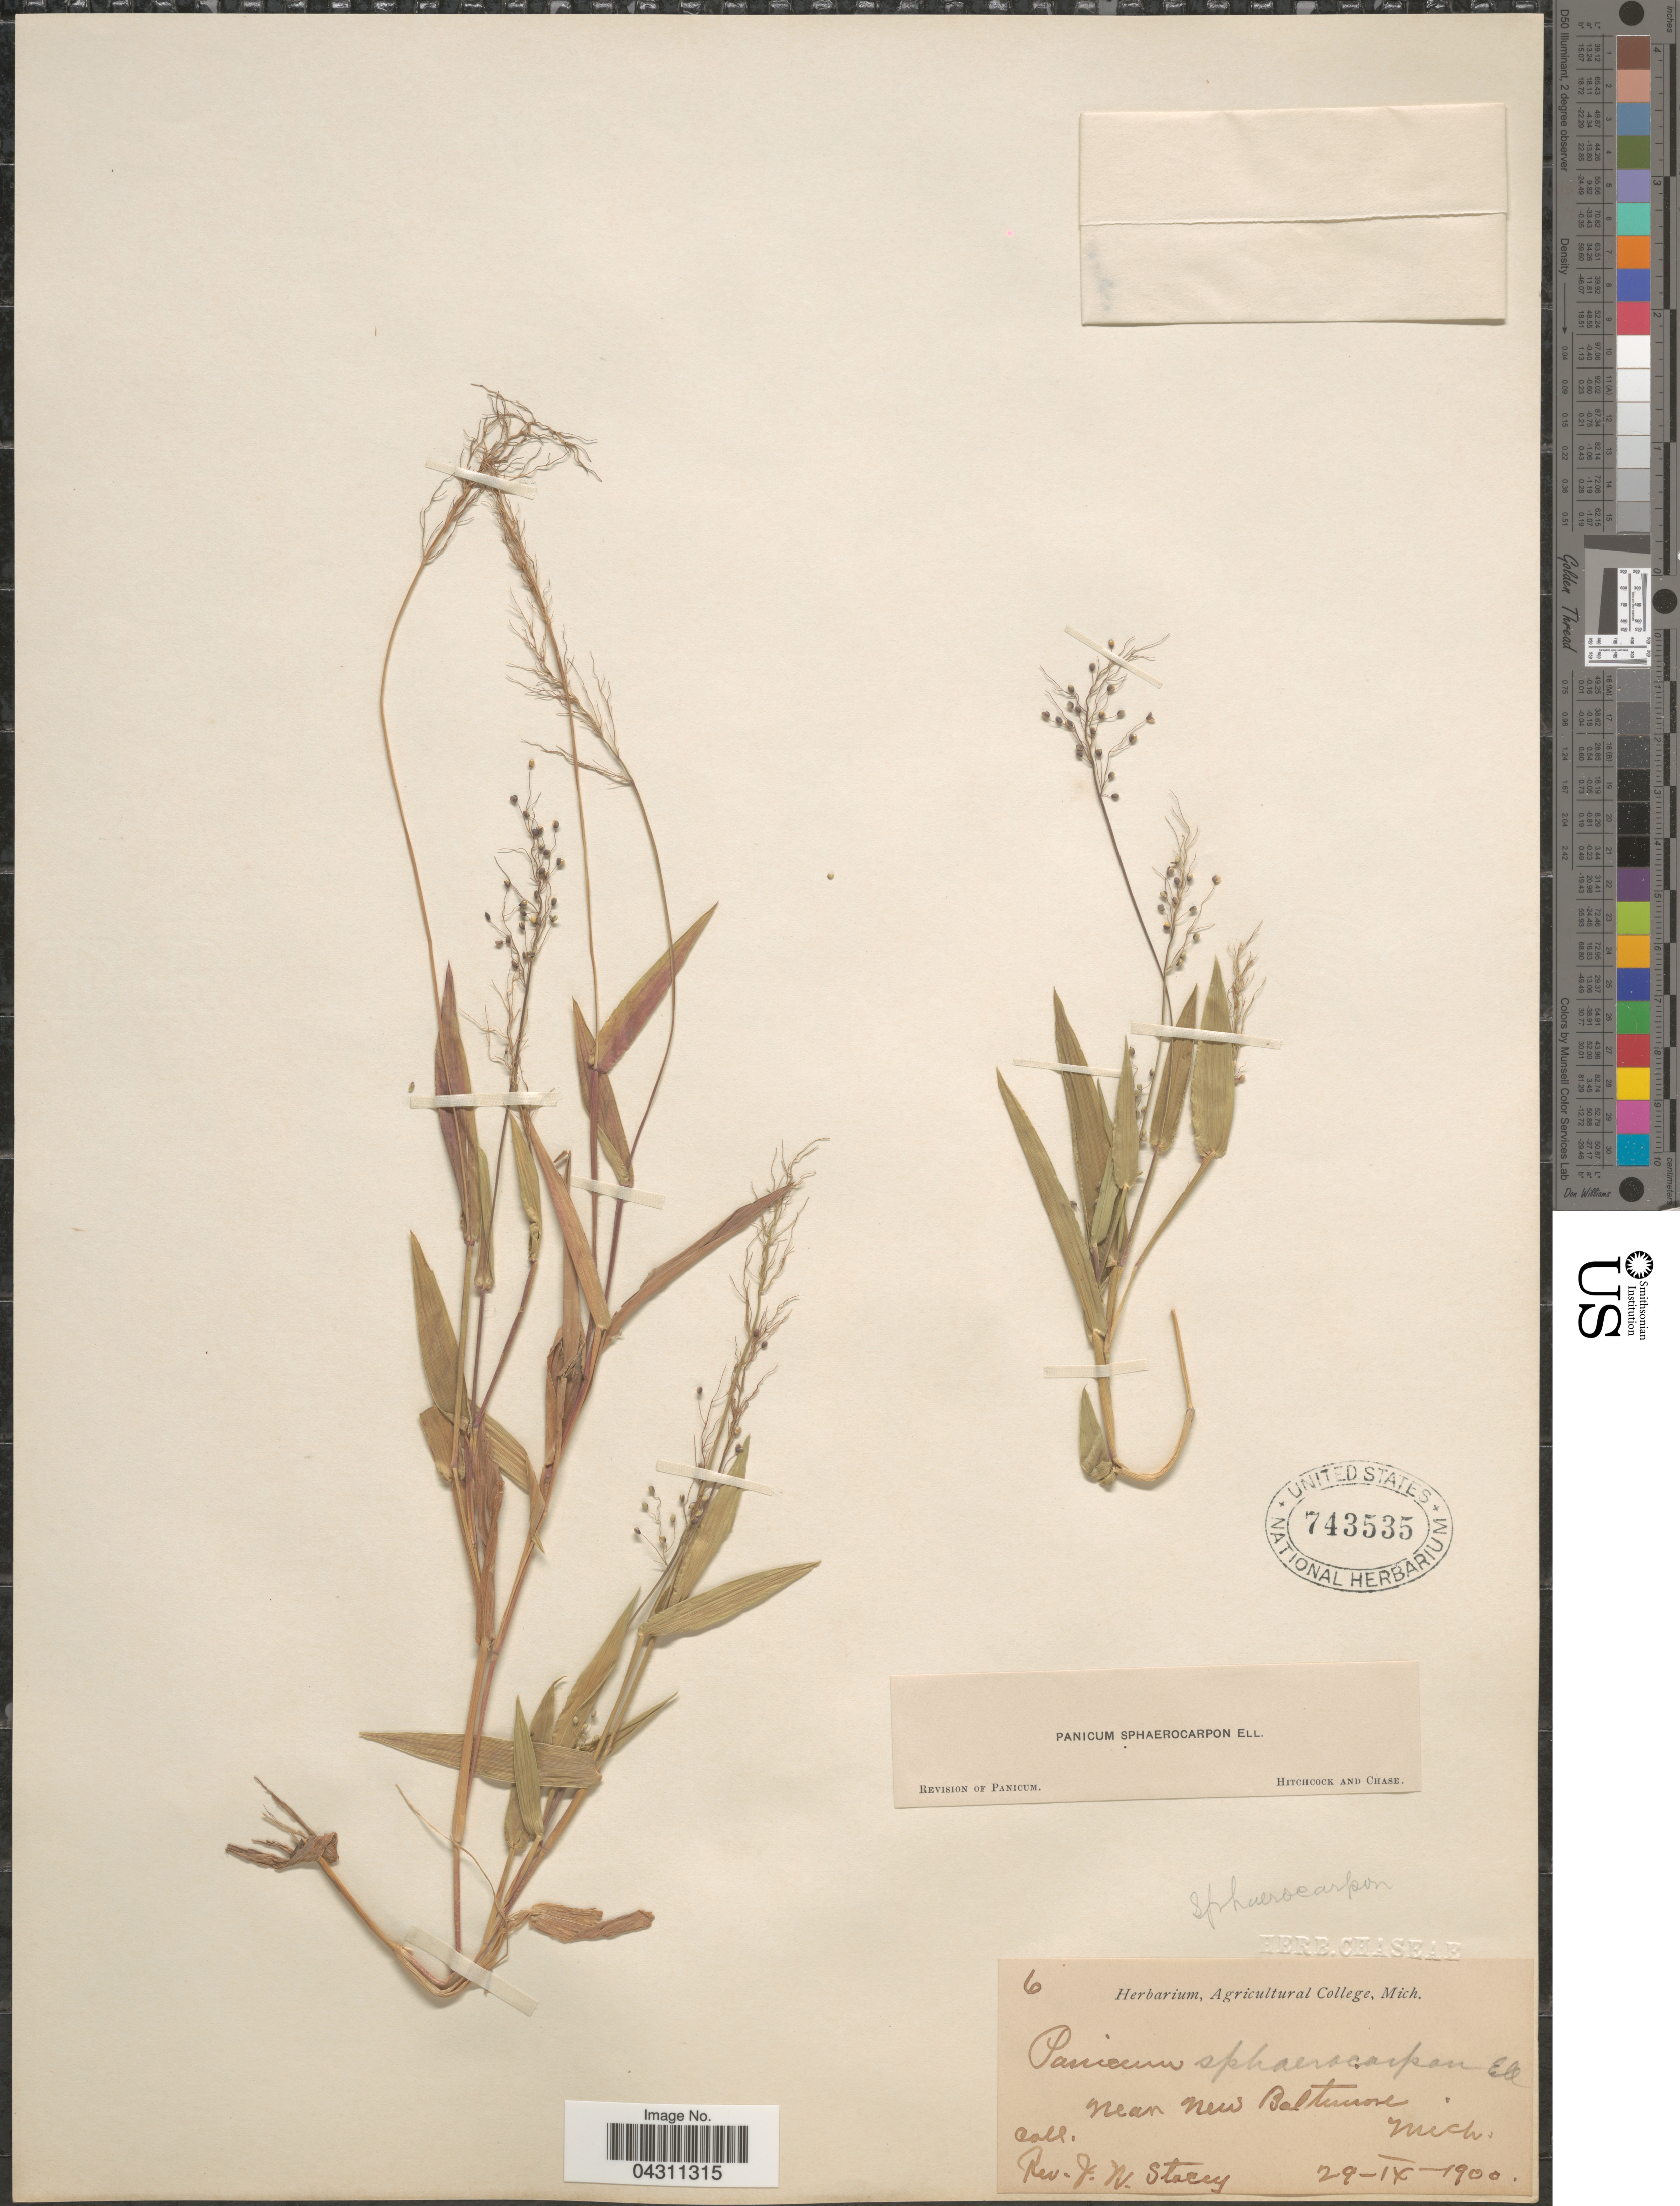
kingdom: Plantae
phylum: Tracheophyta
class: Liliopsida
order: Poales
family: Poaceae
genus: Dichanthelium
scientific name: Dichanthelium sphaerocarpon var. sphaerocarpon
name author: (Elliott) Gould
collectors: J. W. Stacey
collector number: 6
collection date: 1900-09-29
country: United States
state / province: Michigan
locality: Near New Baltimore.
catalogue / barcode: US 743535